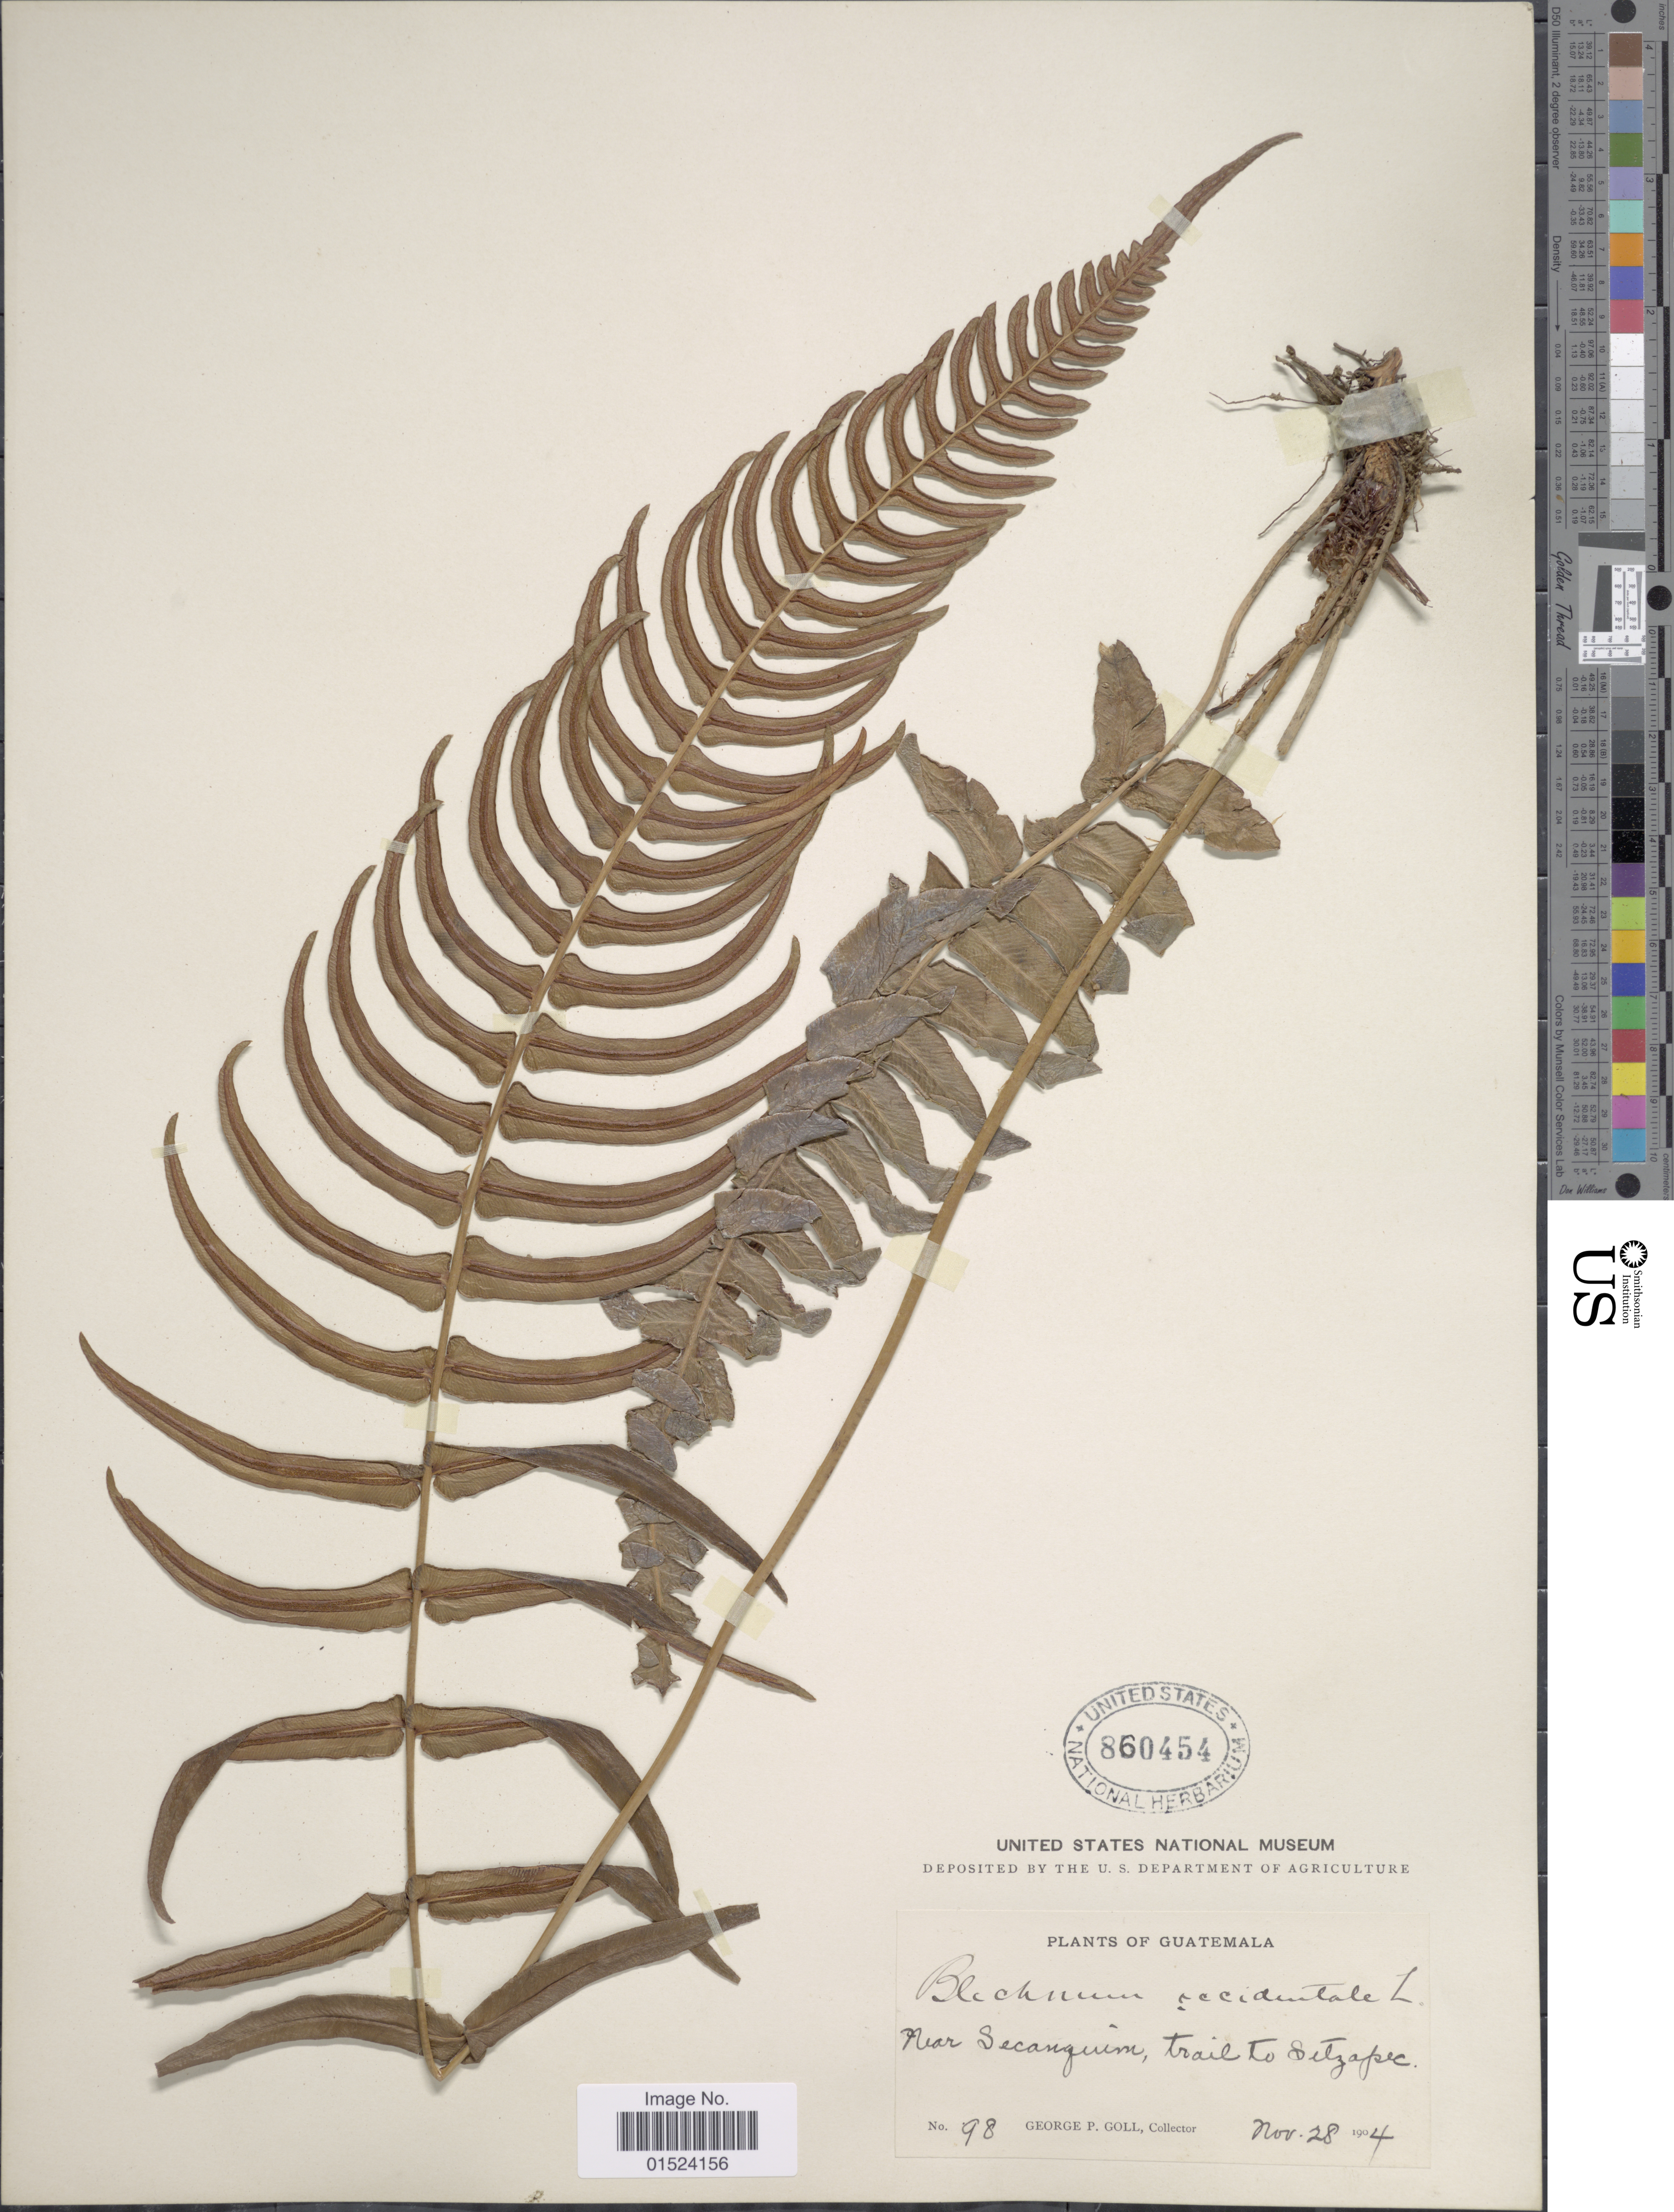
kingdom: Plantae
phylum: Tracheophyta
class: Polypodiopsida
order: Polypodiales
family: Blechnaceae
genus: Blechnum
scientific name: Blechnum occidentale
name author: L.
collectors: G. P. Goll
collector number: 98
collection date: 1904-11-28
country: Guatemala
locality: Near Secanguim, trail to Setzapec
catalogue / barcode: US 860454